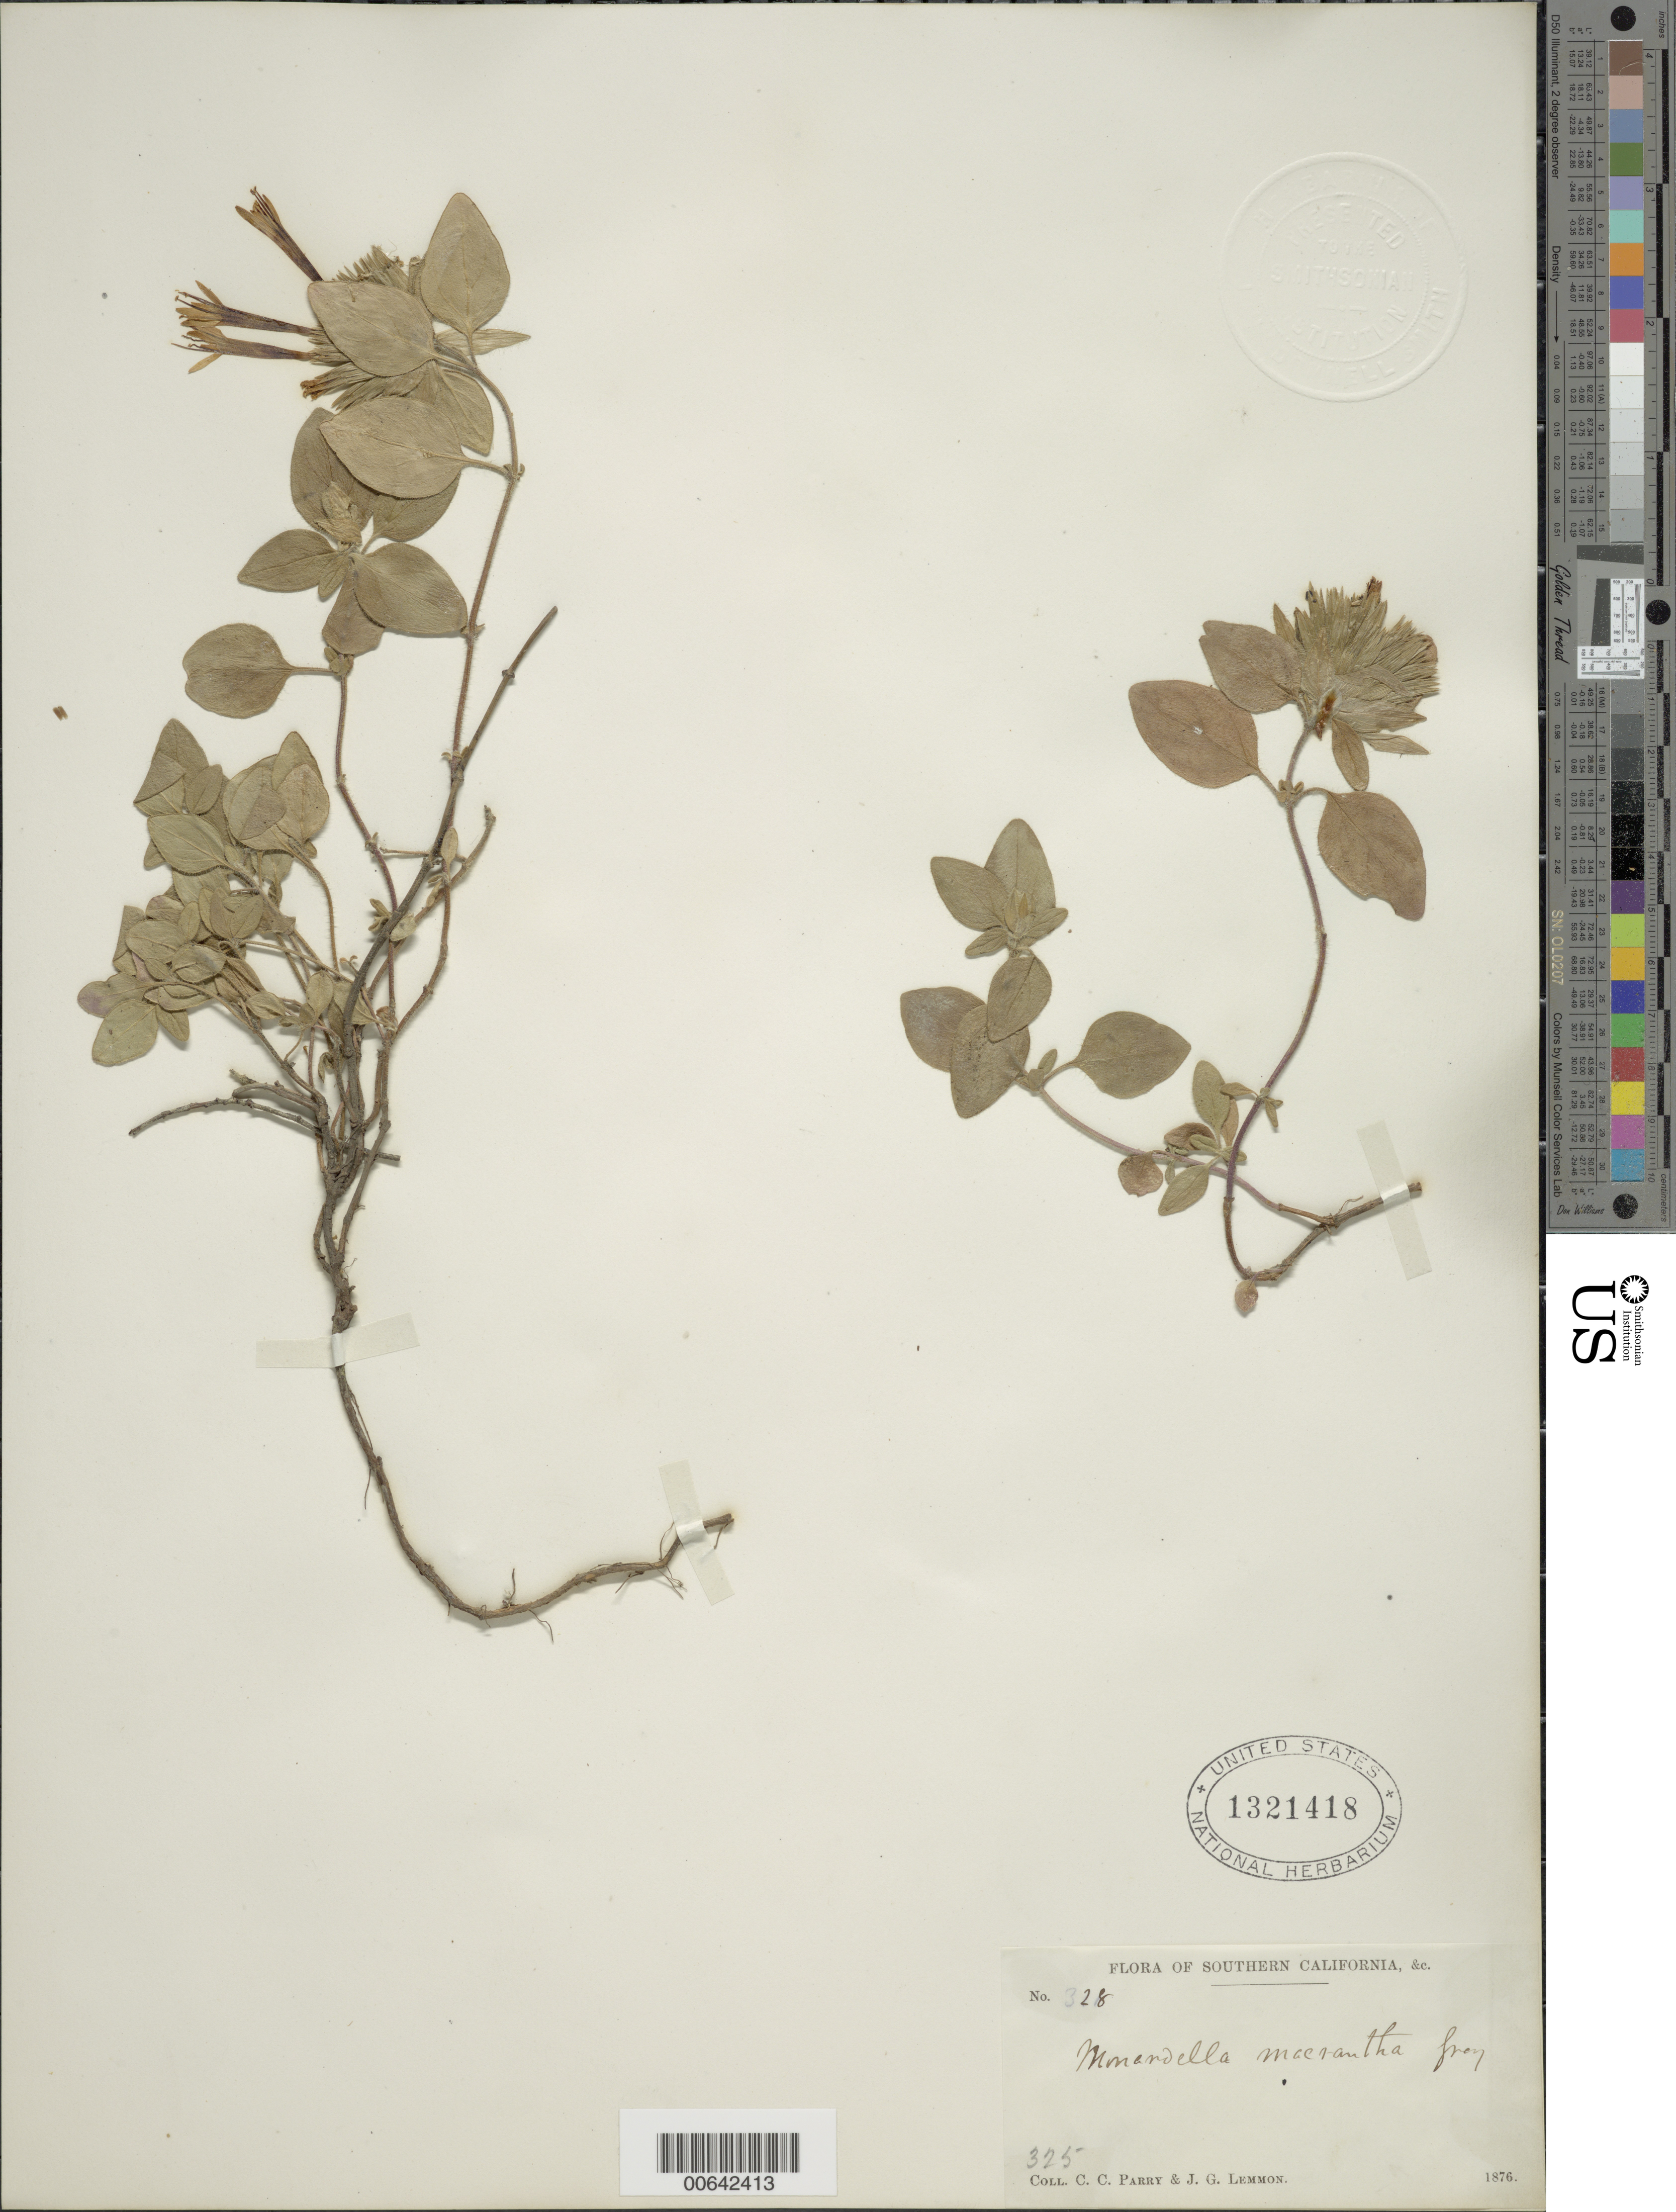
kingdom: Plantae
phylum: Tracheophyta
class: Magnoliopsida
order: Lamiales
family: Lamiaceae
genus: Monardella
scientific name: Monardella macrantha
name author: A. Gray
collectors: C. C. Parry & J. G. Lemmon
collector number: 325 or 328 ?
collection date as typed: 1876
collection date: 1876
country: United States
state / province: California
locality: Southern.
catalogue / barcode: US 1321418